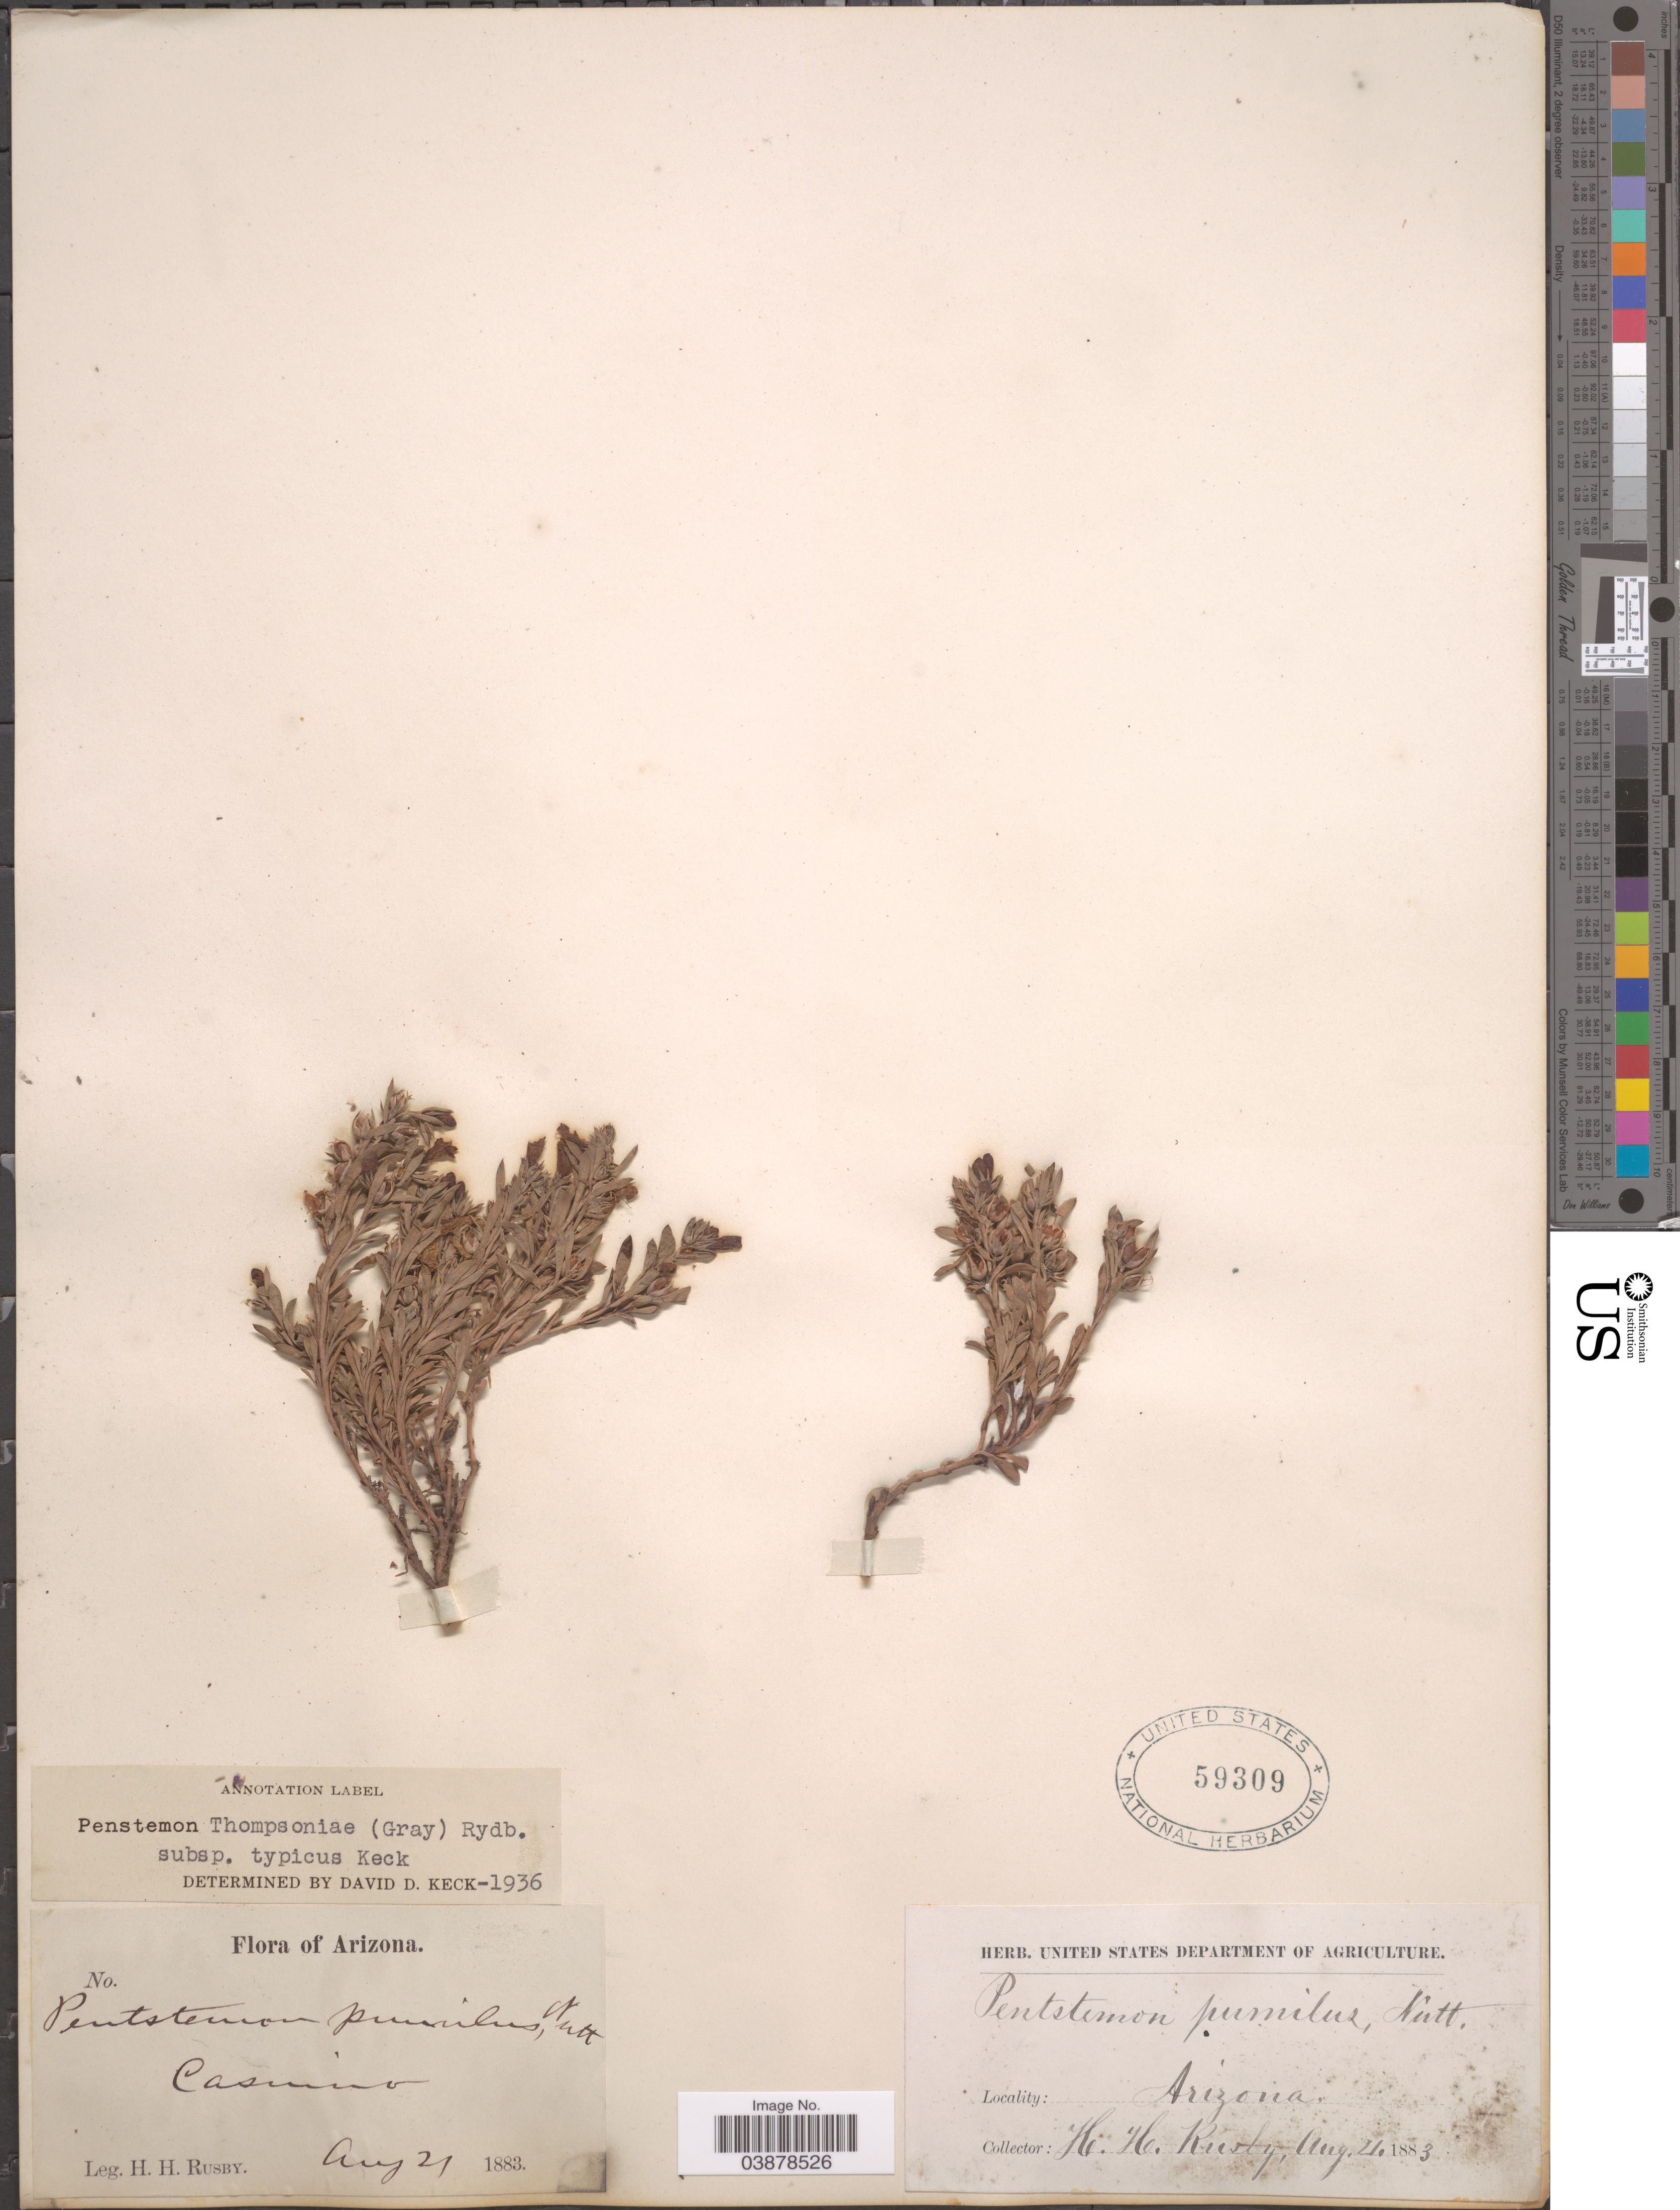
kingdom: Plantae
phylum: Tracheophyta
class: Magnoliopsida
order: Lamiales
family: Plantaginaceae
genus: Penstemon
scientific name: Penstemon thompsonaie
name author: (A. Gray) Rydb.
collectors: H. H. Rusby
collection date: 1883-08-21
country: United States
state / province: Arizona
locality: Cosnino.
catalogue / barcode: US 59309